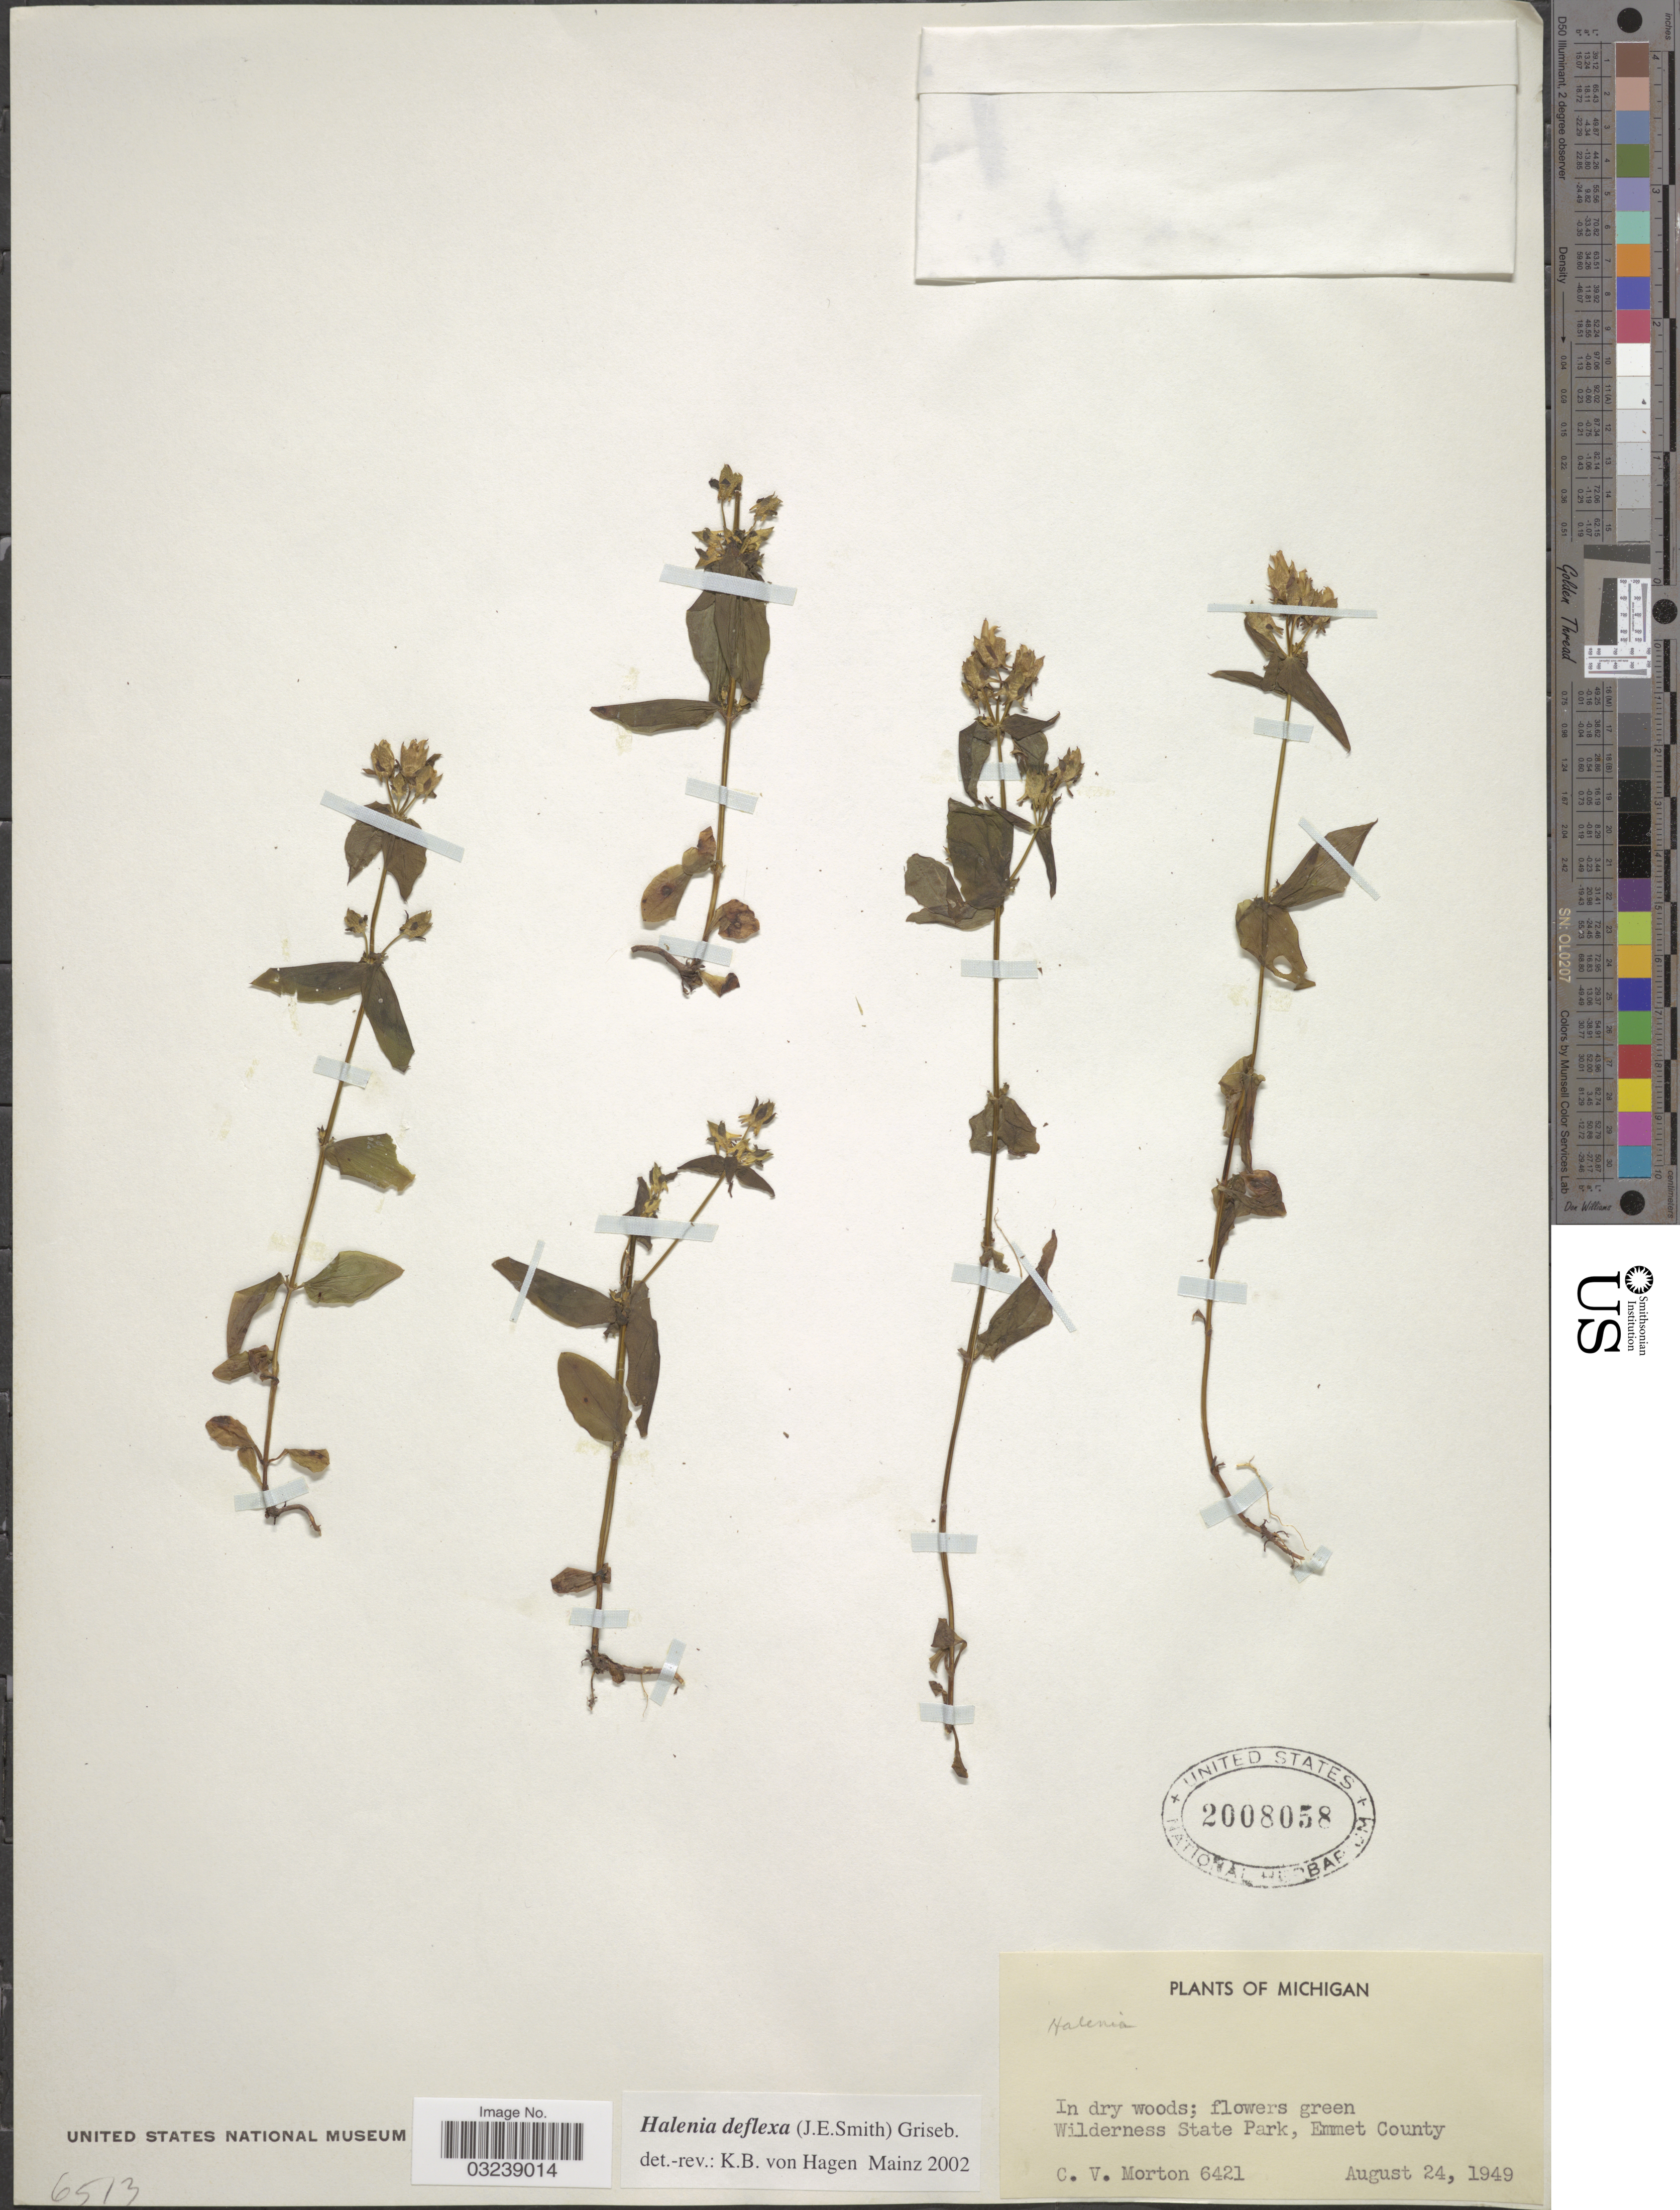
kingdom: Plantae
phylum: Tracheophyta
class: Magnoliopsida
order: Gentianales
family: Gentianaceae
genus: Halenia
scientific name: Halenia deflexa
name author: (Sm.) Griseb.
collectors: C. V. Morton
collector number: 6421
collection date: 1949-08-24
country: United States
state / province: Michigan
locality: Wilderness State Park, Emmet County.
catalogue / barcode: US 2008058